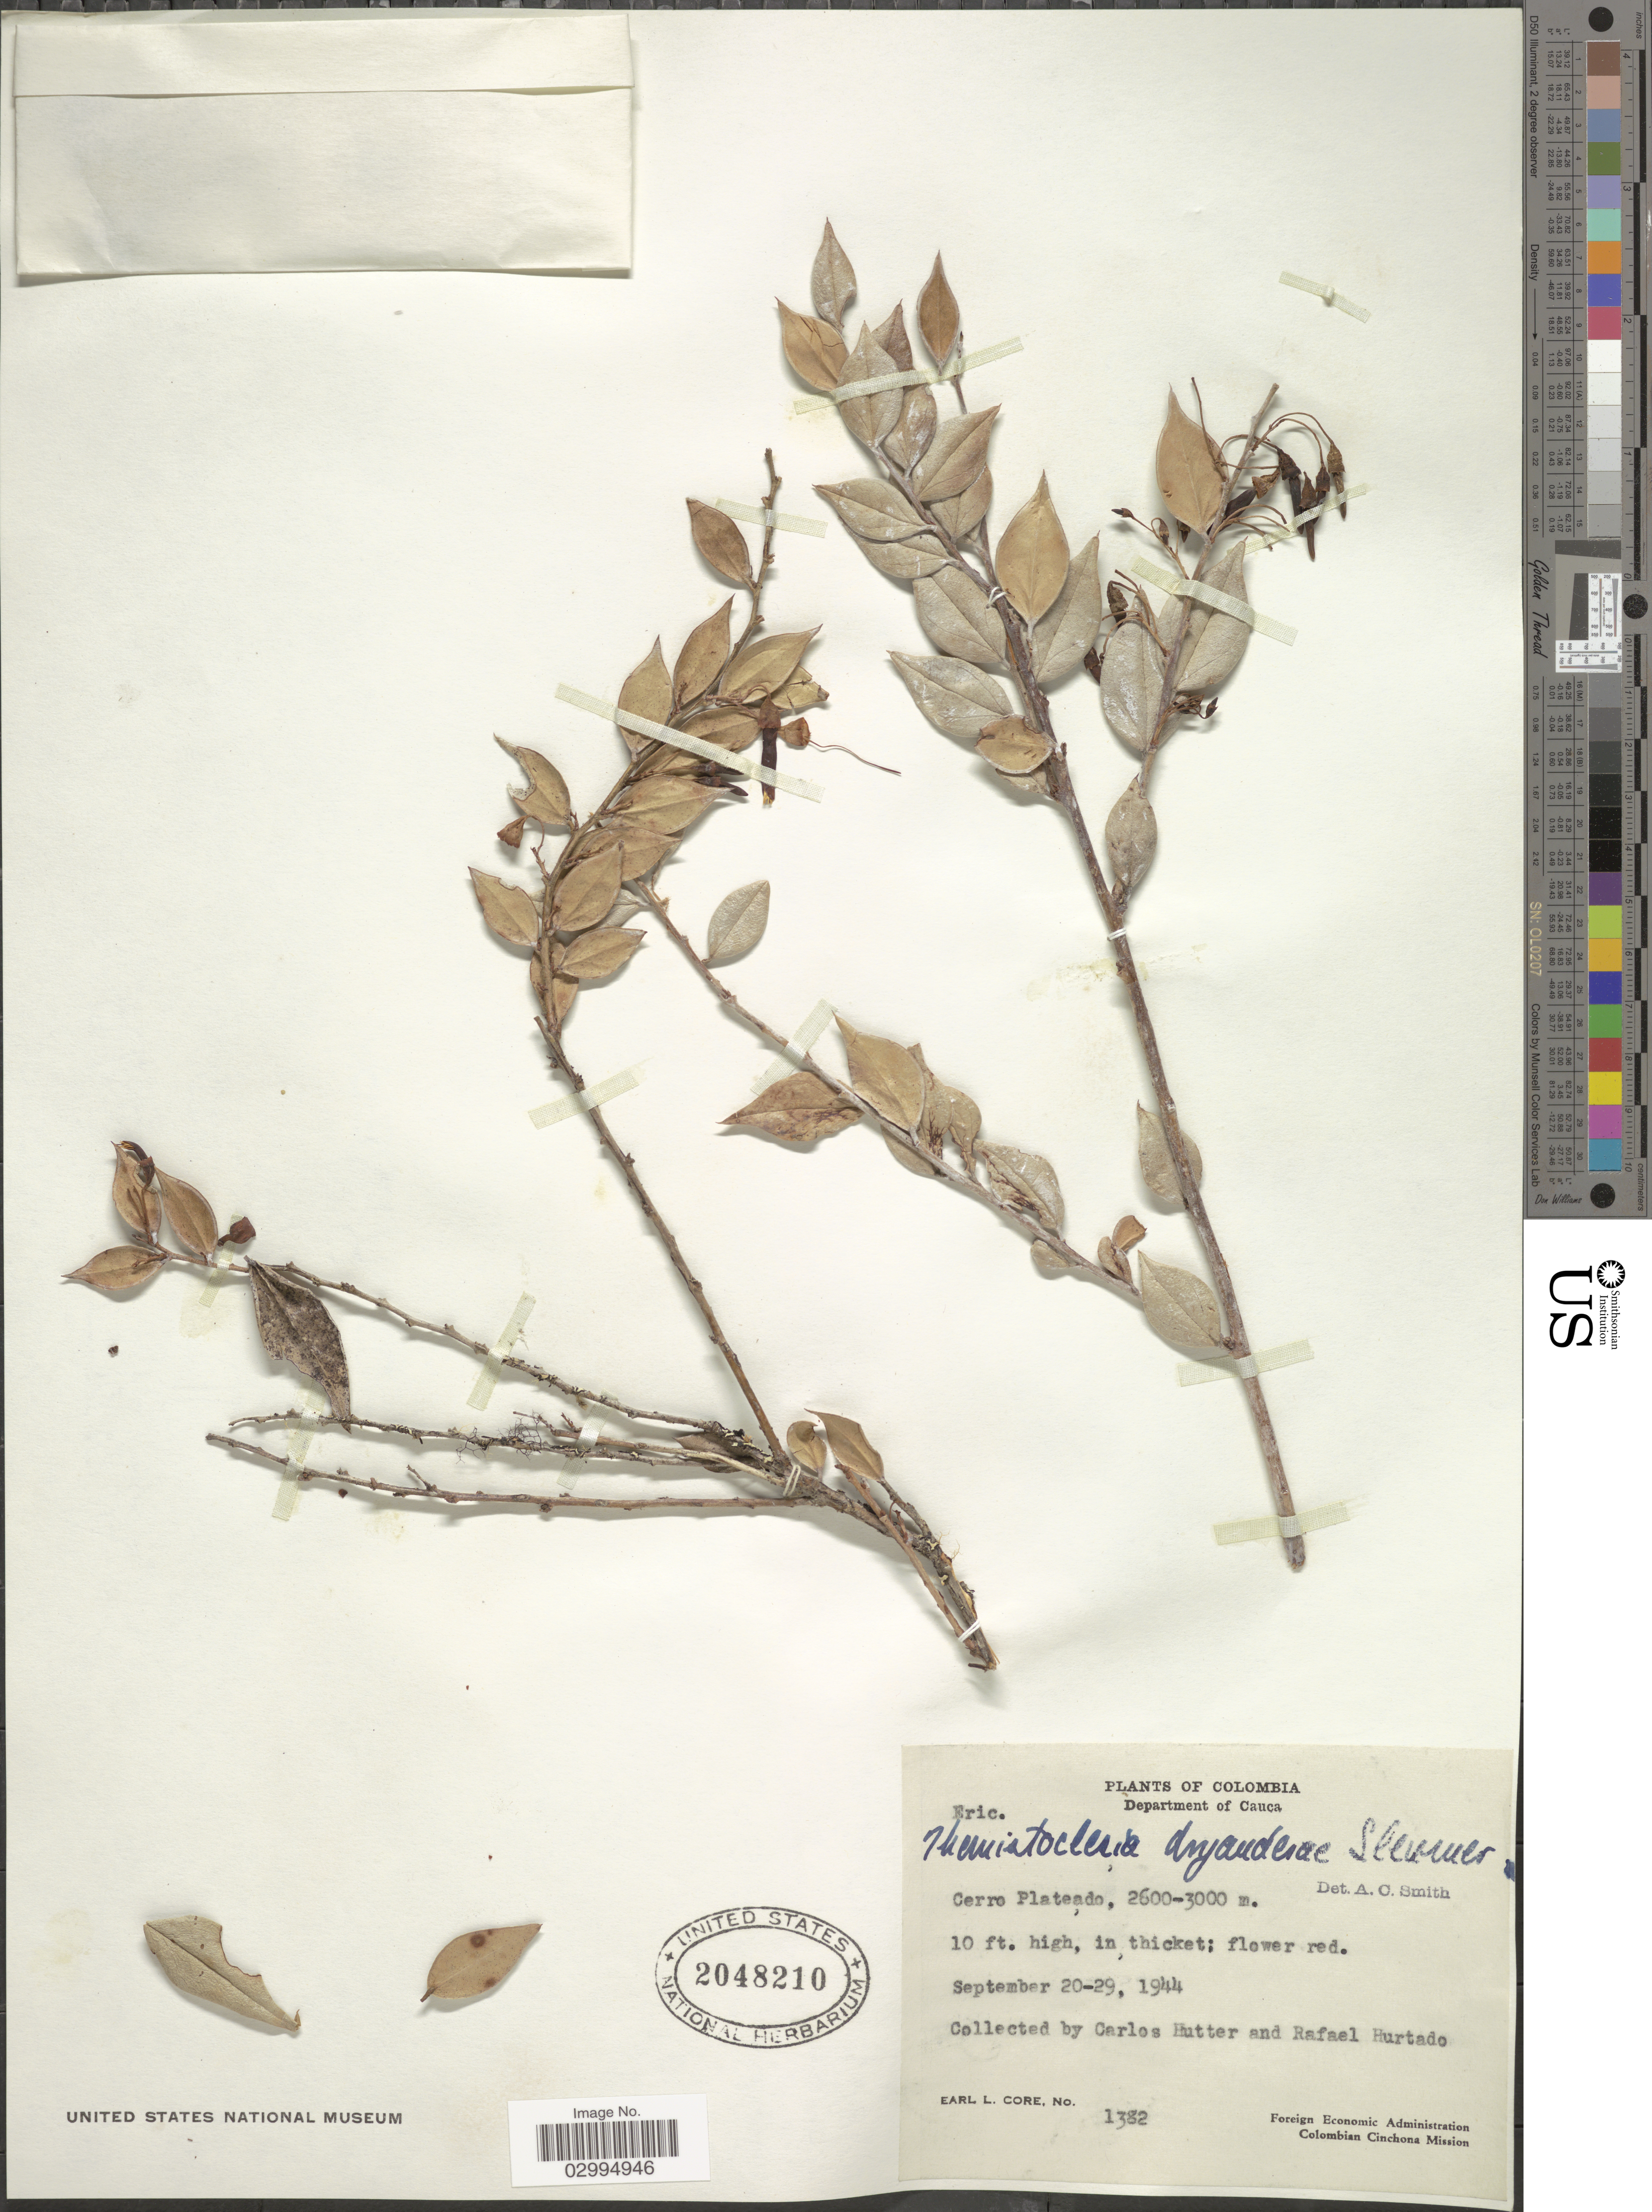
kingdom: Plantae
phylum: Tracheophyta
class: Magnoliopsida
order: Ericales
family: Ericaceae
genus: Themistoclesia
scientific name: Themistoclesia dryanderae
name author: Sleumer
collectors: C. Hutter, R. Hurtado & E. Core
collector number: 1382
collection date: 1944-09-20/1944-09-29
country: Colombia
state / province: Cauca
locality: Department of Cauca. Cerro Plateado.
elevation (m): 2600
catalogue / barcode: US 2048210